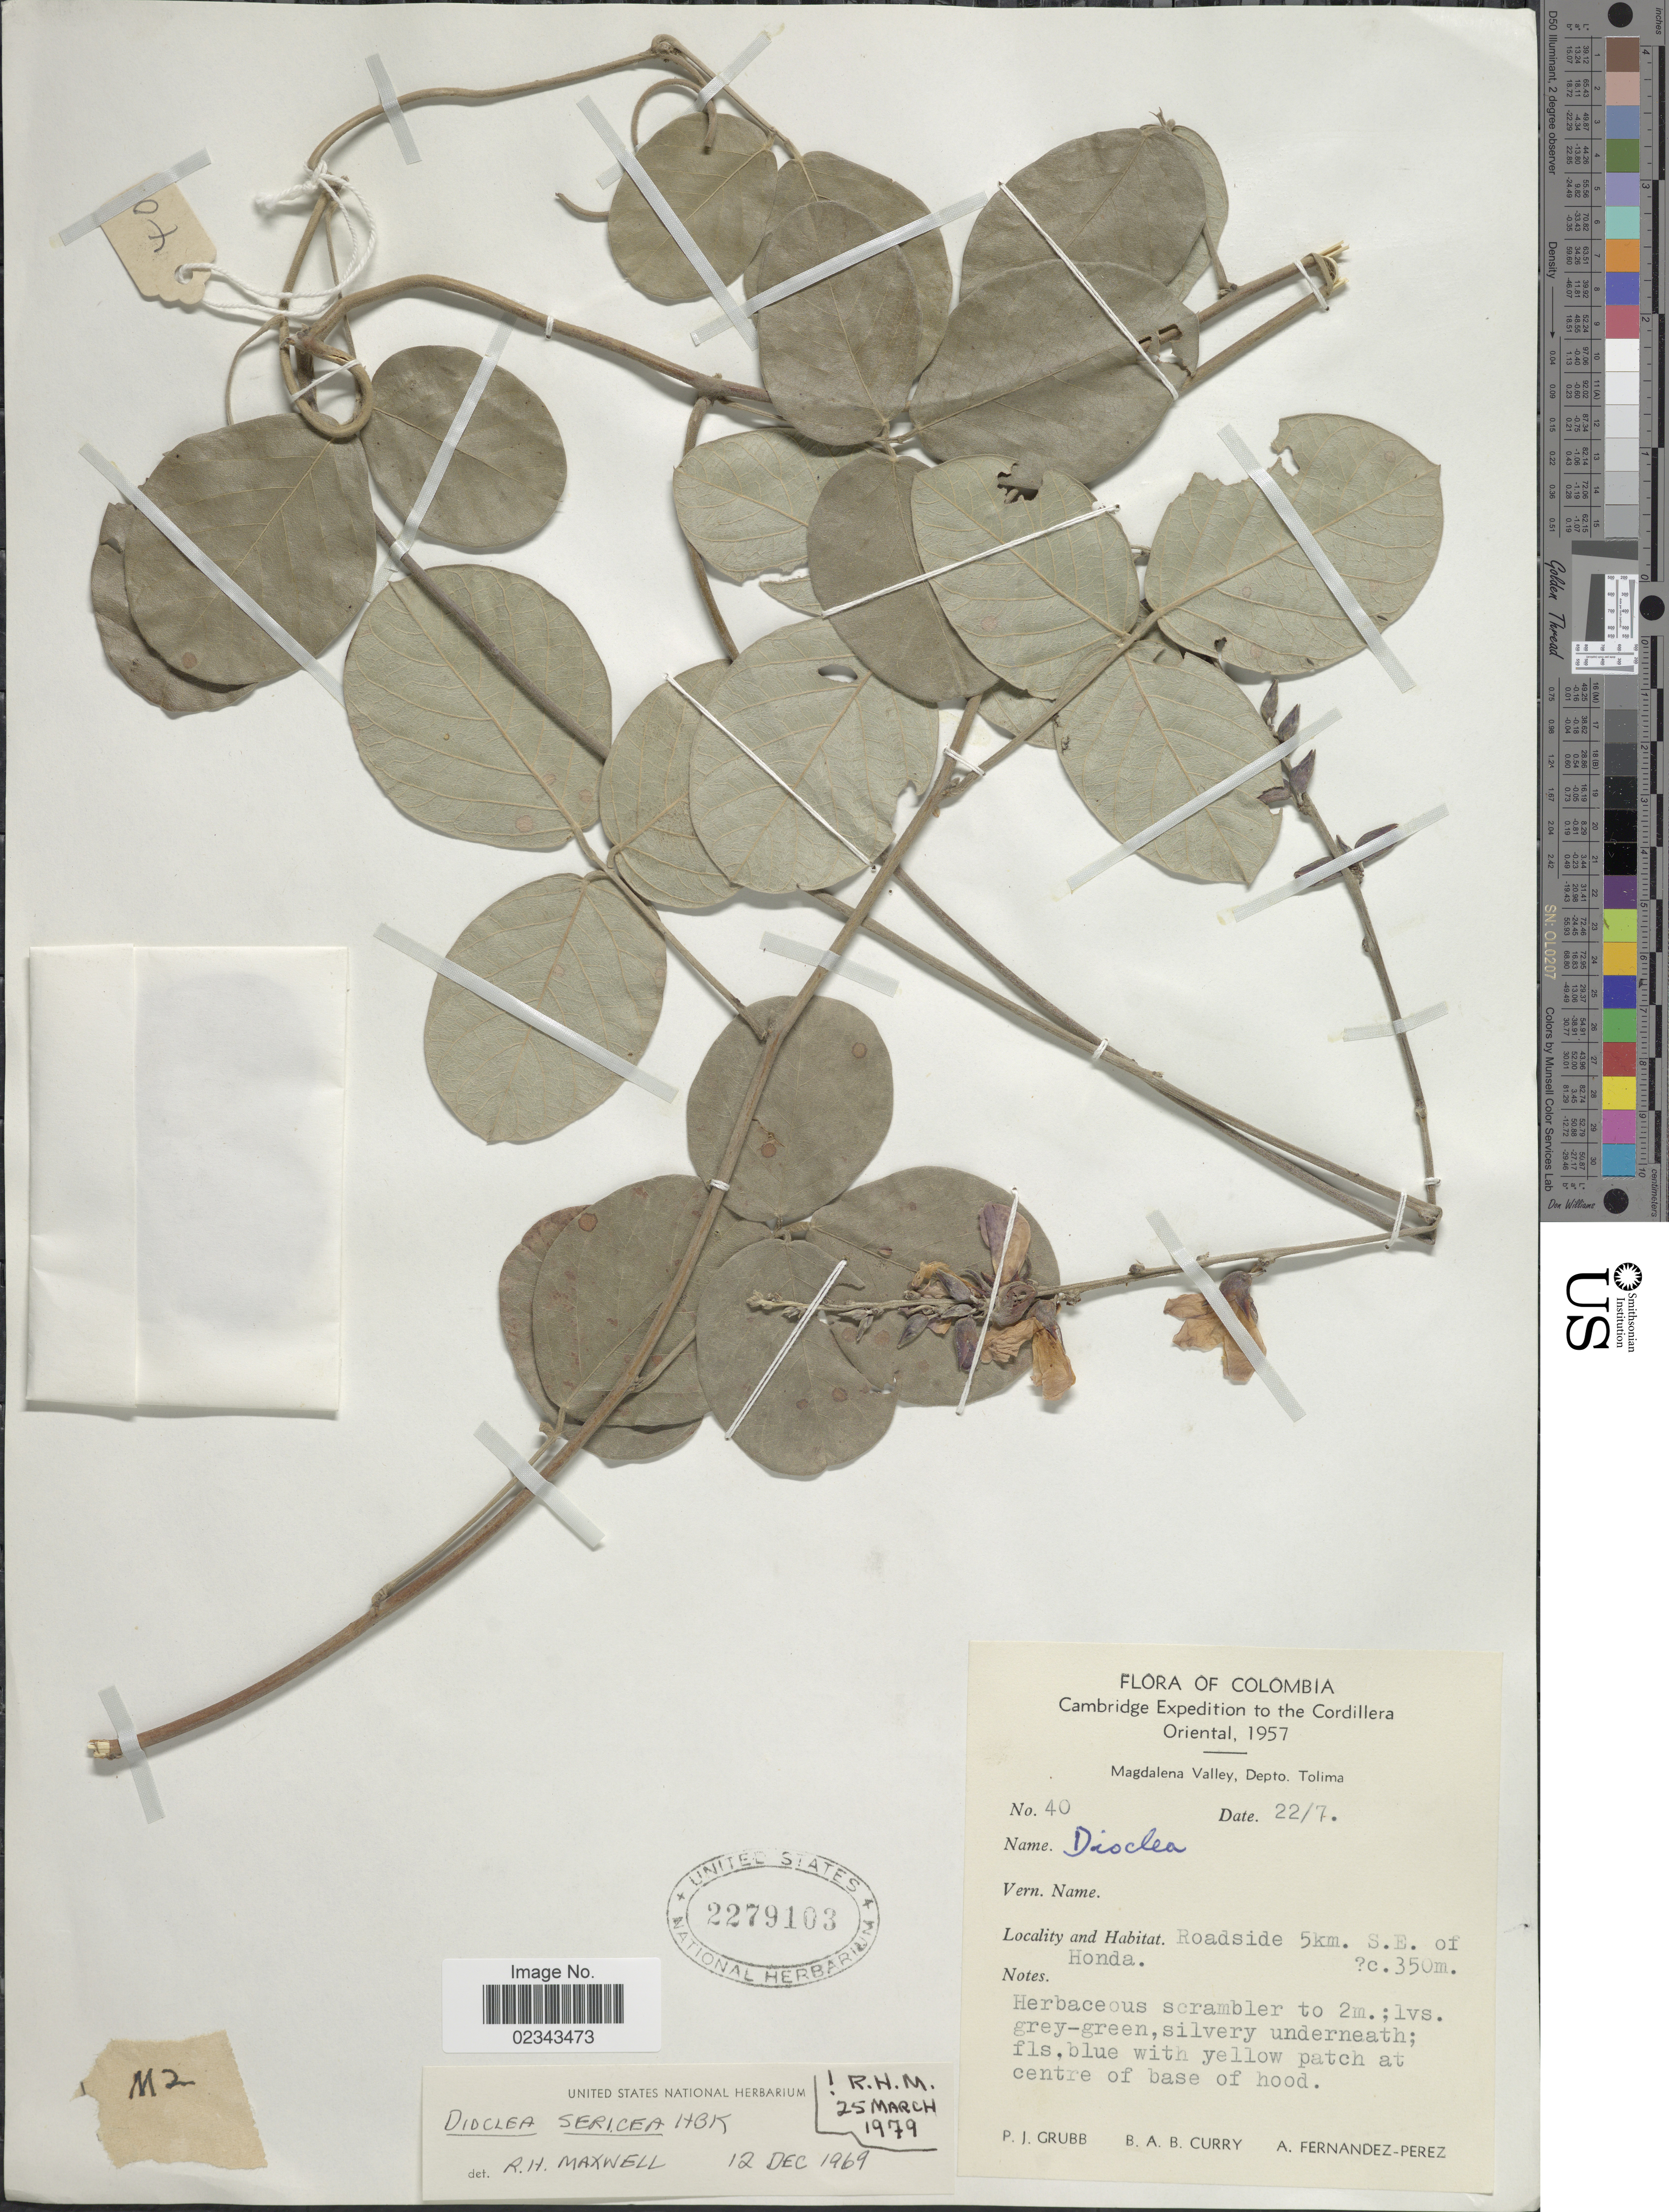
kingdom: Plantae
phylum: Tracheophyta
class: Magnoliopsida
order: Fabales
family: Fabaceae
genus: Dioclea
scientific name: Dioclea sericea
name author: Kunth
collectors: P. J. Grubb, B. A. B. Curry & A. Fernández-Pérez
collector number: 40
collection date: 1957-07-22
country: Colombia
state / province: Tolima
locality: The Cordillera Oriental, Magdalena Valley, roadside 5 km. S.E. of Honda.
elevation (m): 350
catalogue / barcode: US 2279103